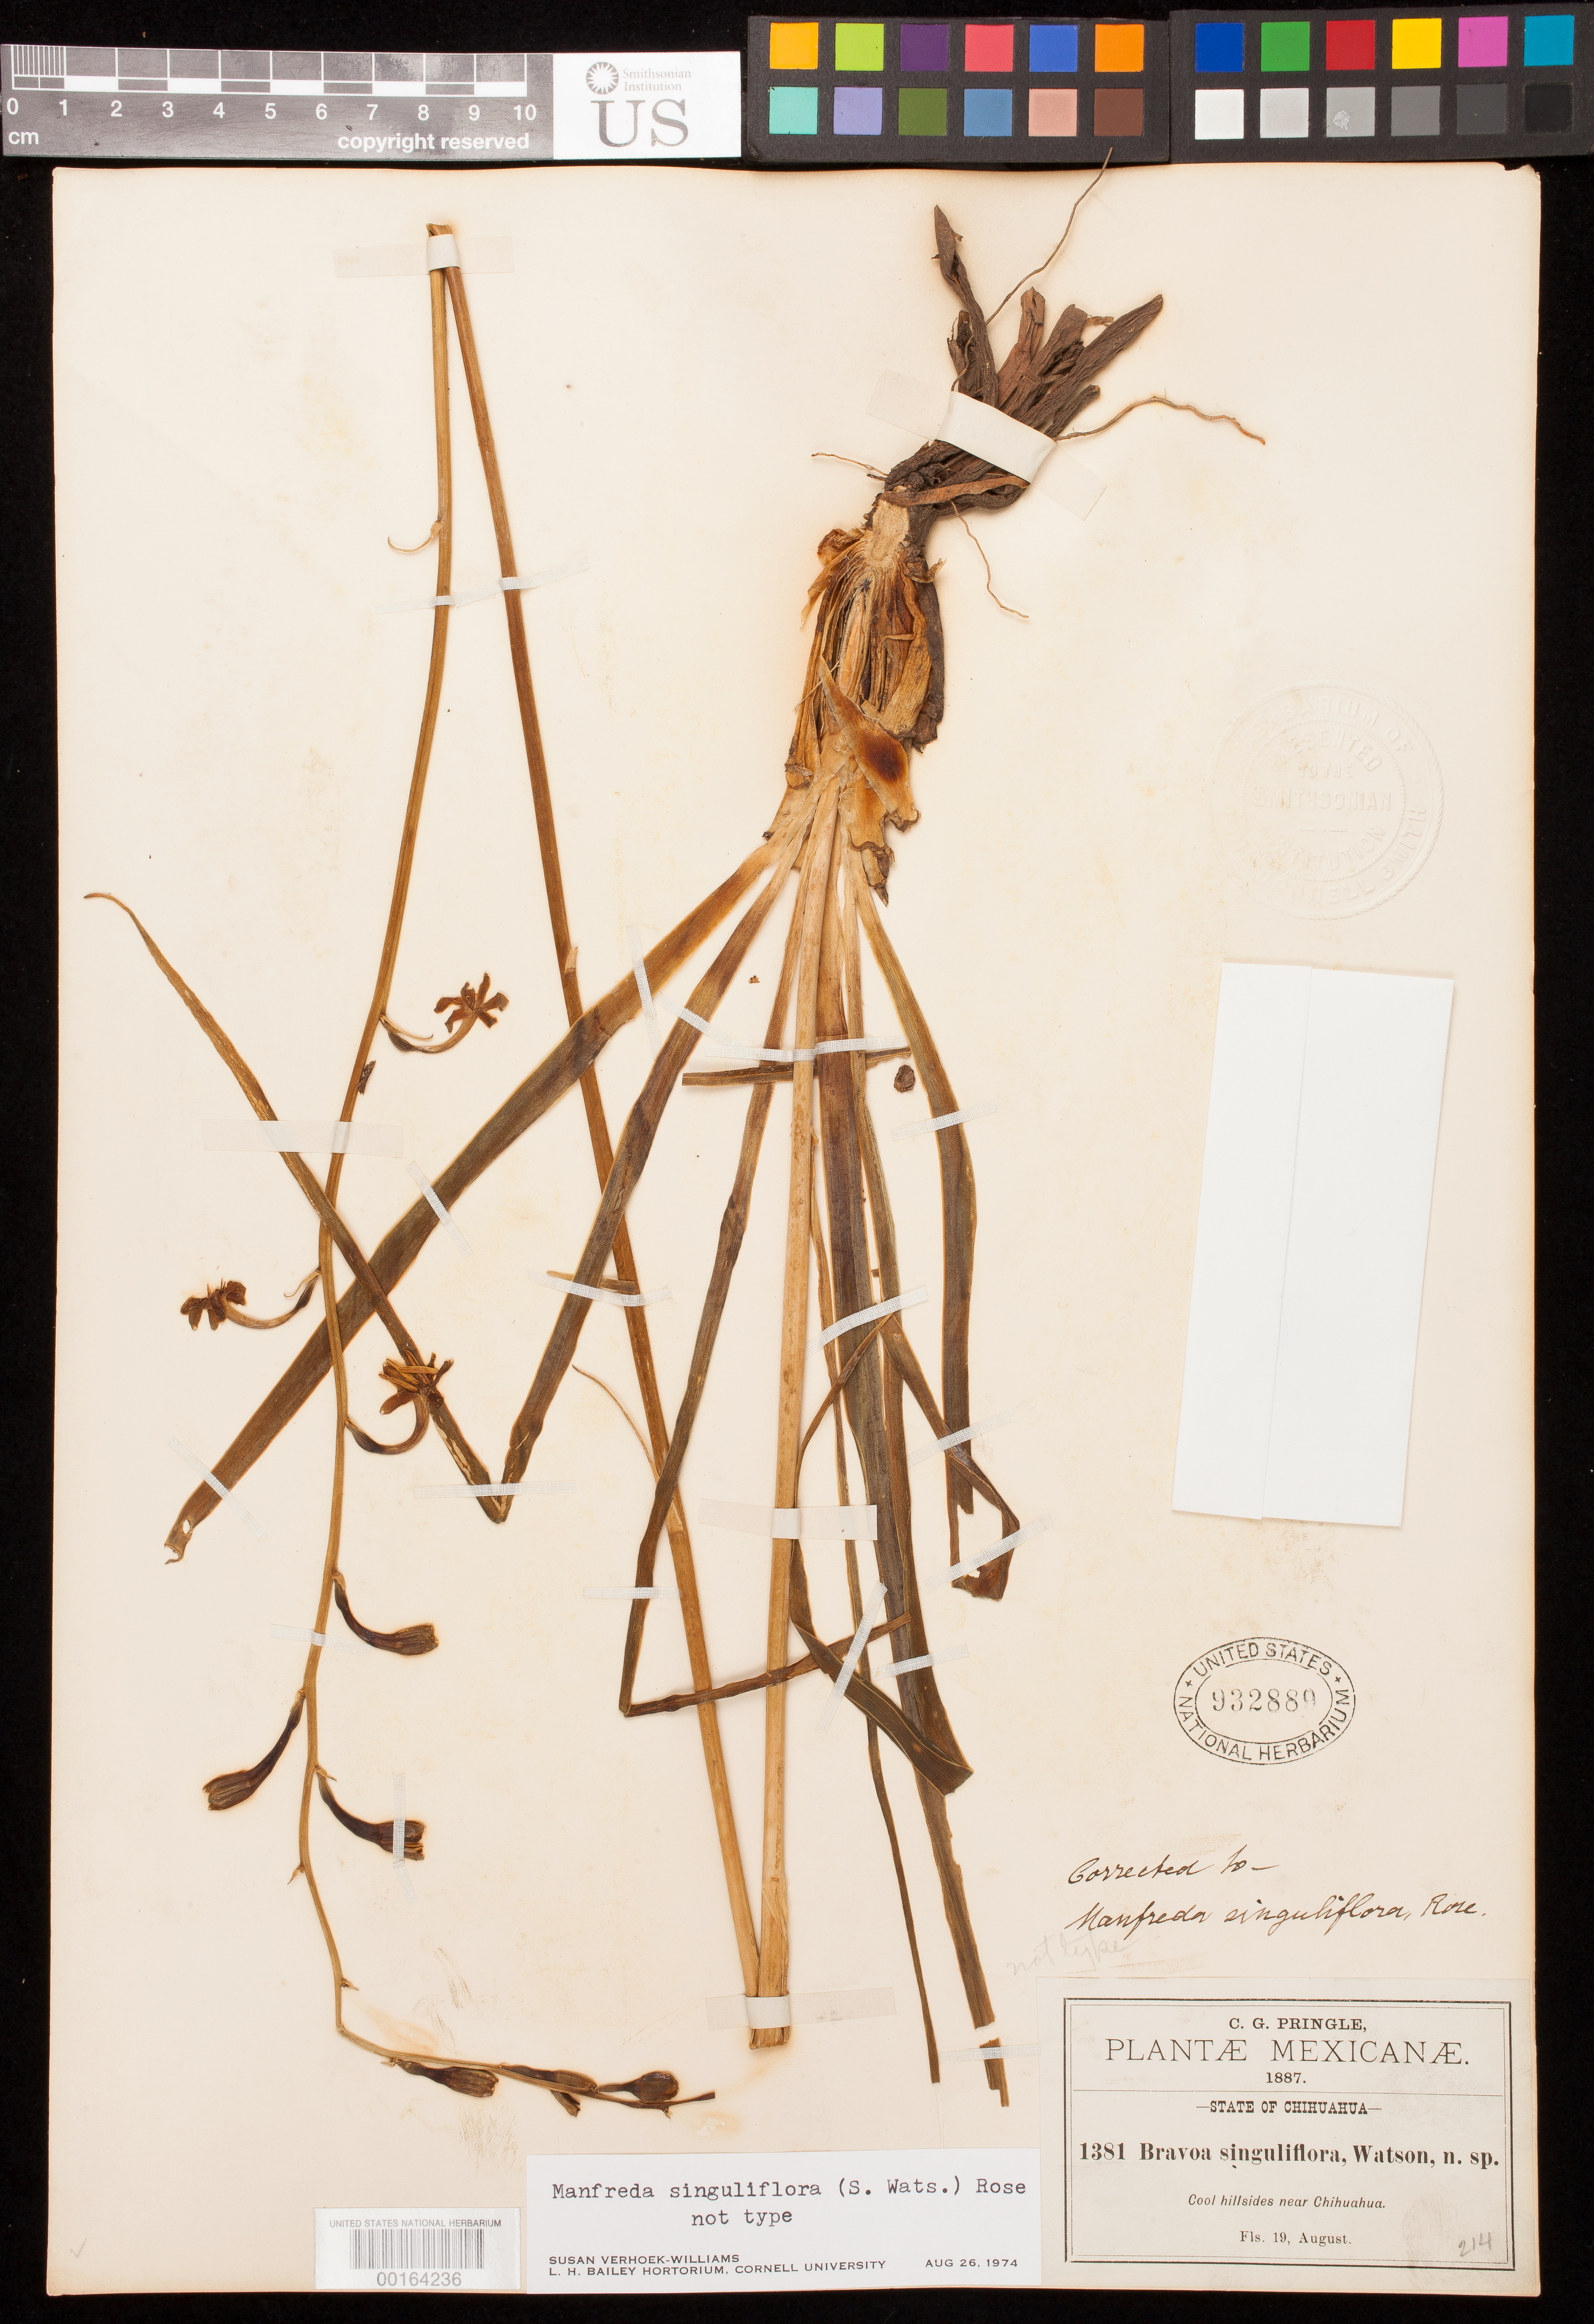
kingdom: Plantae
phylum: Tracheophyta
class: Liliopsida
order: Asparagales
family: Asparagaceae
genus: Manfreda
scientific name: Manfreda rubescens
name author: Rose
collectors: C. G. Pringle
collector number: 1381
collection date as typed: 19 Aug 1887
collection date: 1887-08-19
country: Mexico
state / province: Chihuahua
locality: Hillsides near Chihuahua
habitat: Cool hillsides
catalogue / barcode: US 932889